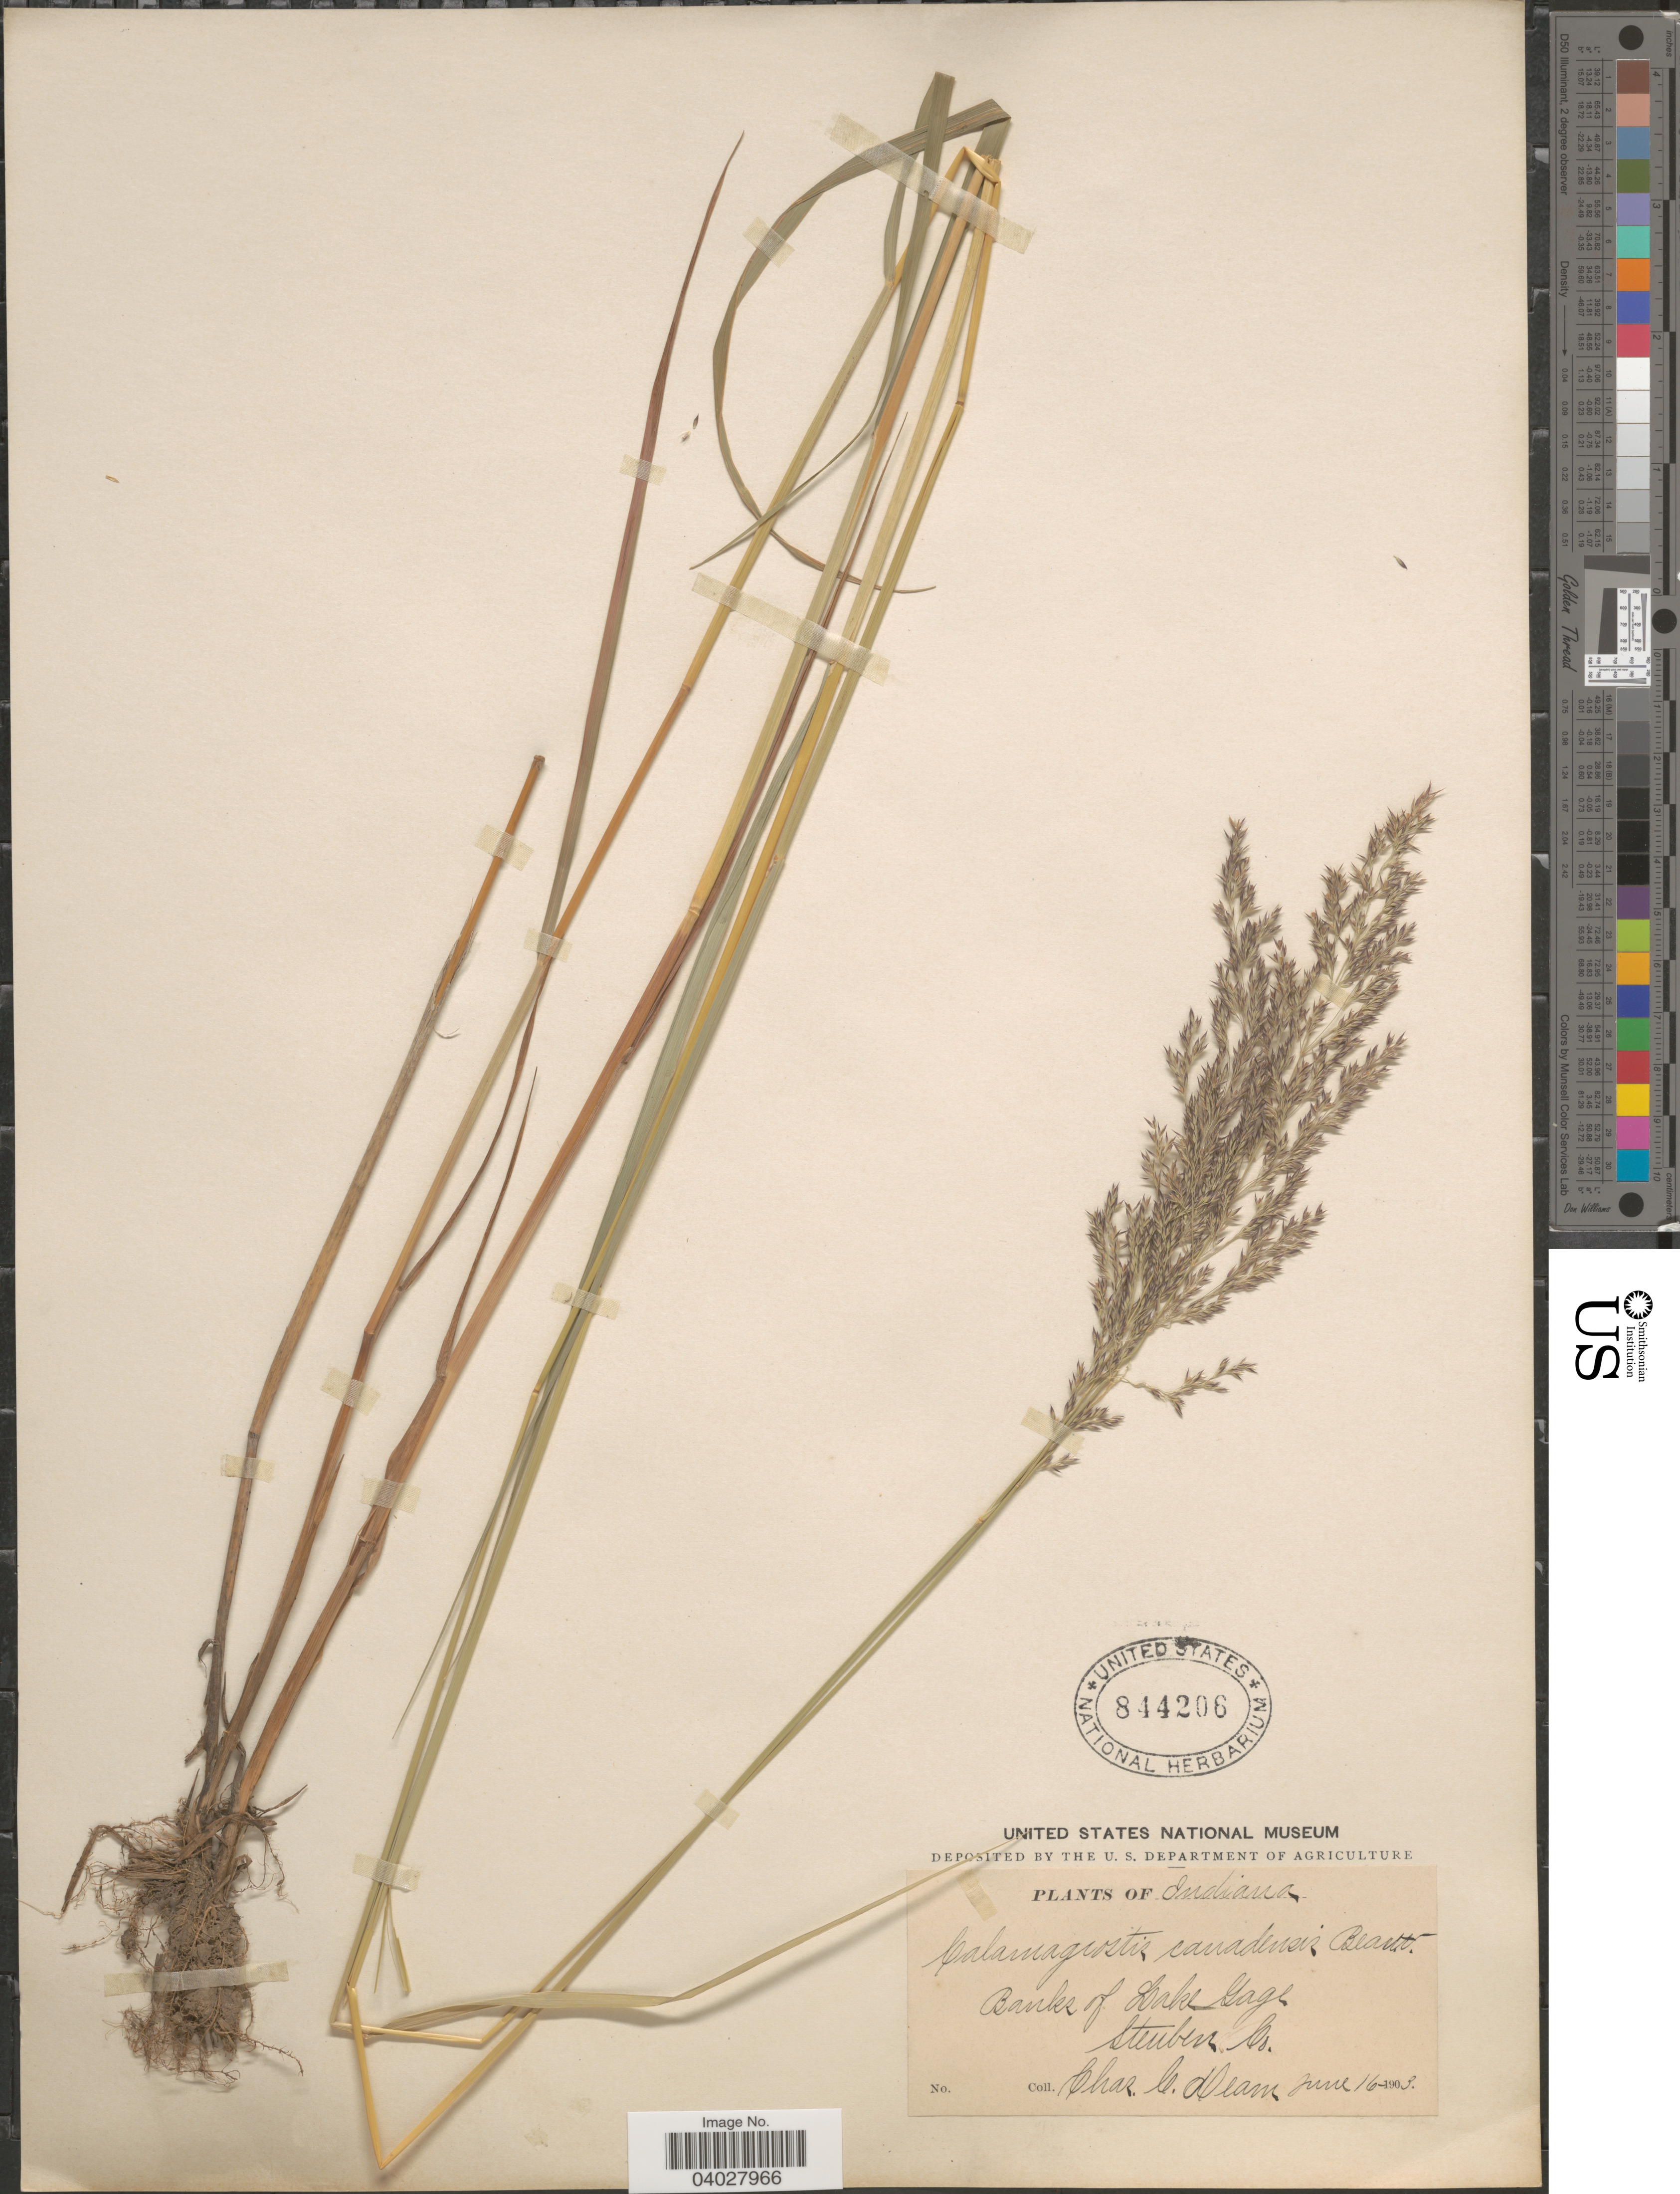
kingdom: Plantae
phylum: Tracheophyta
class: Liliopsida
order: Poales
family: Poaceae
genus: Calamagrostis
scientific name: Calamagrostis canadensis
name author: (Michx.) P. Beauv.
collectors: C. C. Deam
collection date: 1903-06-16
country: United States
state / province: Indiana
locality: Banks of Lake Gage, Steuben Co.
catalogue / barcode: US 844206